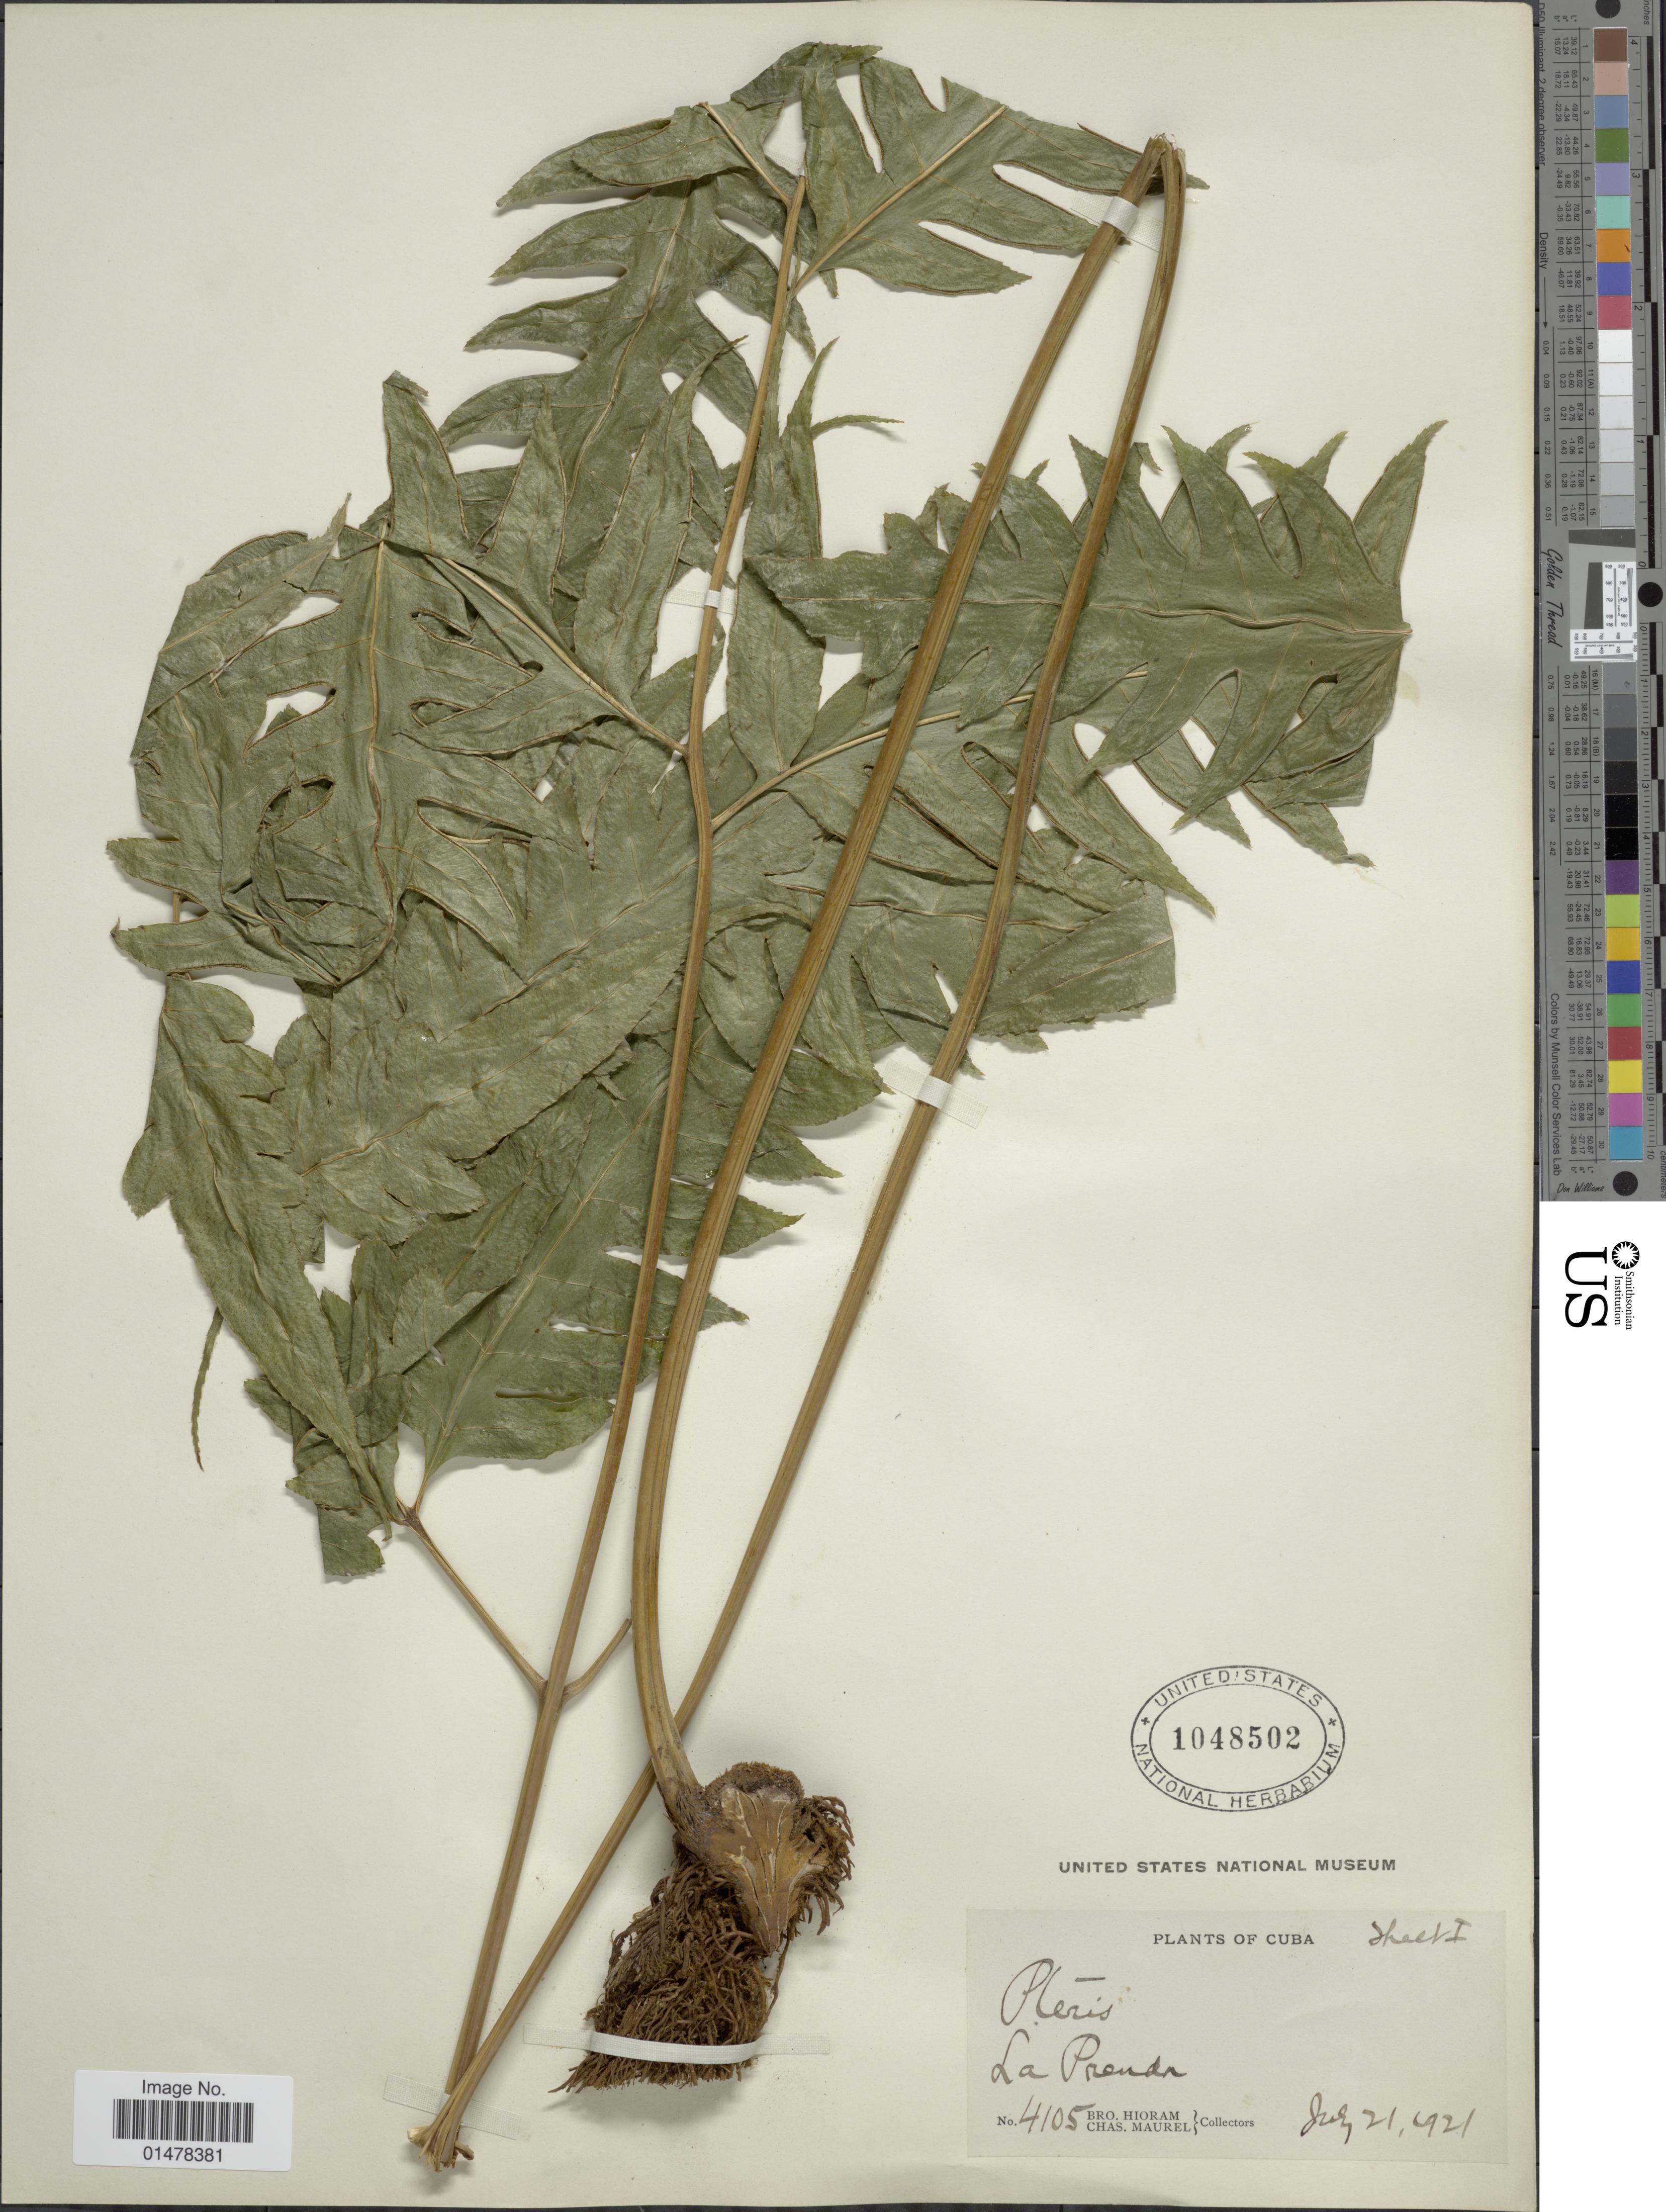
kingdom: Plantae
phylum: Tracheophyta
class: Polypodiopsida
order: Polypodiales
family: Pteridaceae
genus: Pteris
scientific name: Pteris altissima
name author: Poir.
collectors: Bro. Hioram & C. Maurel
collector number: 4105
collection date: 1951-07-21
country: Cuba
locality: PLants of Cuba, La Prenda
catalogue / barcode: US 1048502